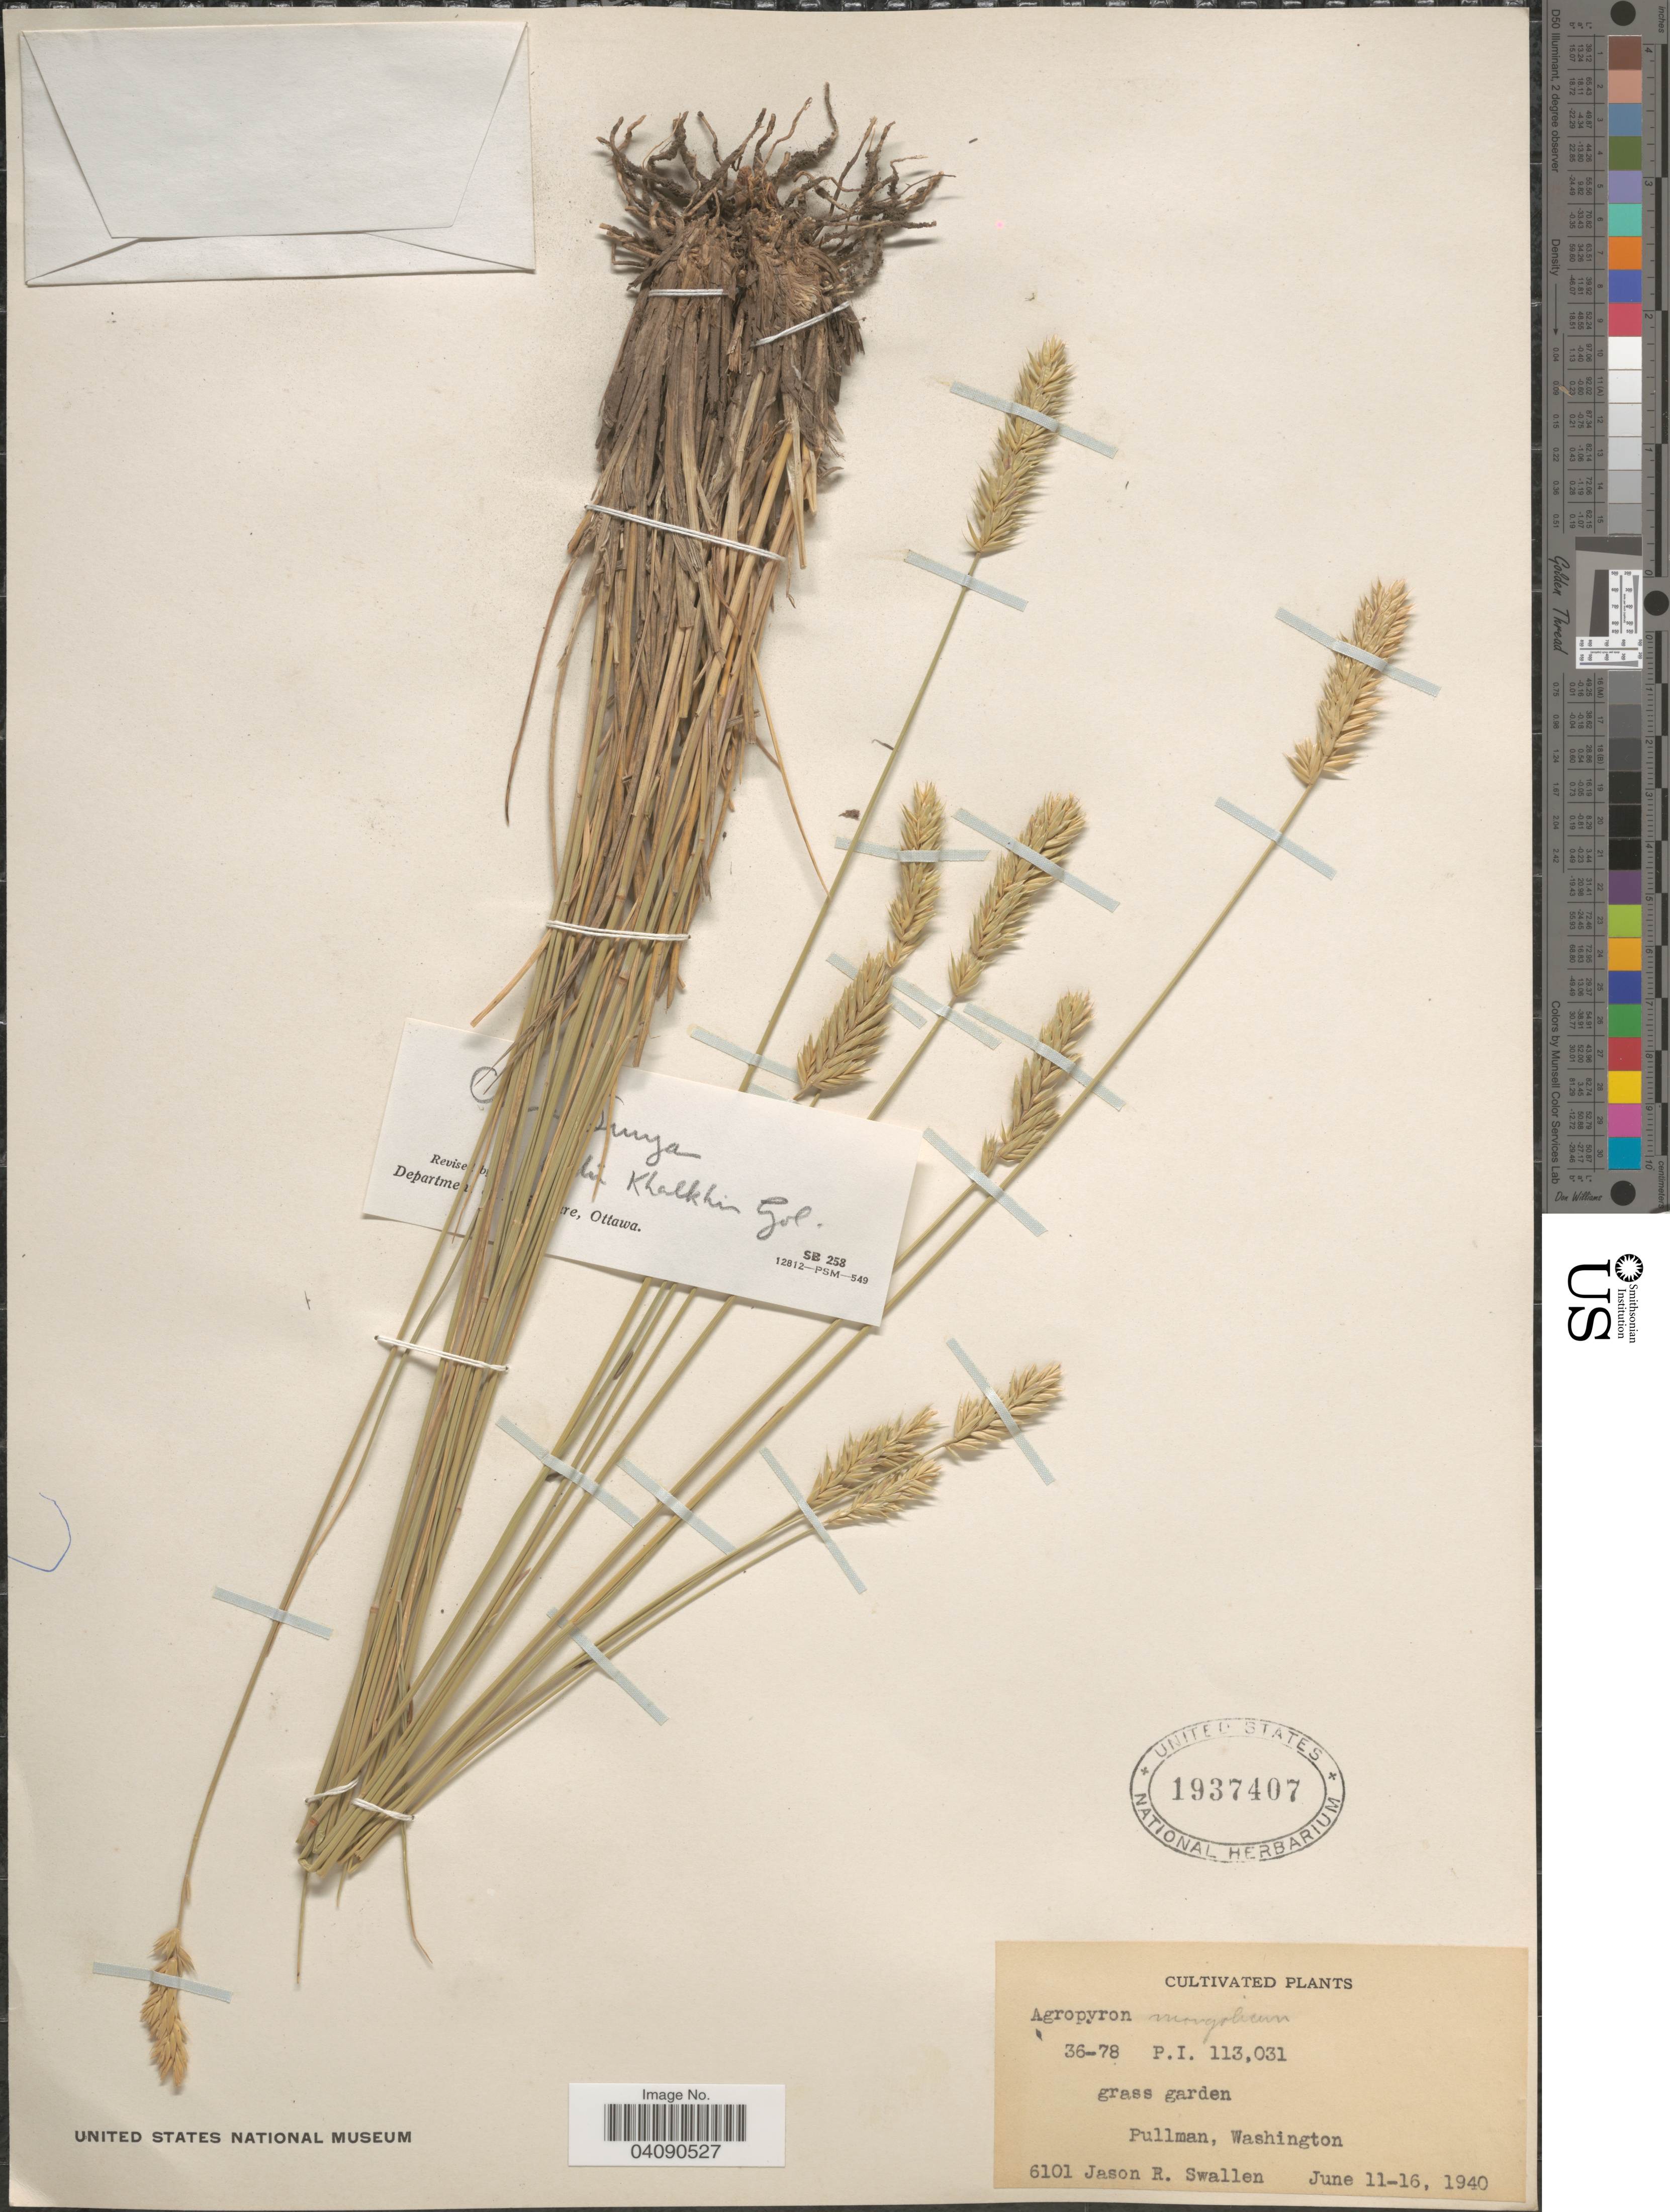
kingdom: Plantae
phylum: Tracheophyta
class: Liliopsida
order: Poales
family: Poaceae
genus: Agropyron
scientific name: Agropyron sp.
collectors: J. R. Swallen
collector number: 6101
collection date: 1940-06-11/1940-06-16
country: United States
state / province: Washington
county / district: Whitman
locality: Grass garden. Pullman.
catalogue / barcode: US 1937407